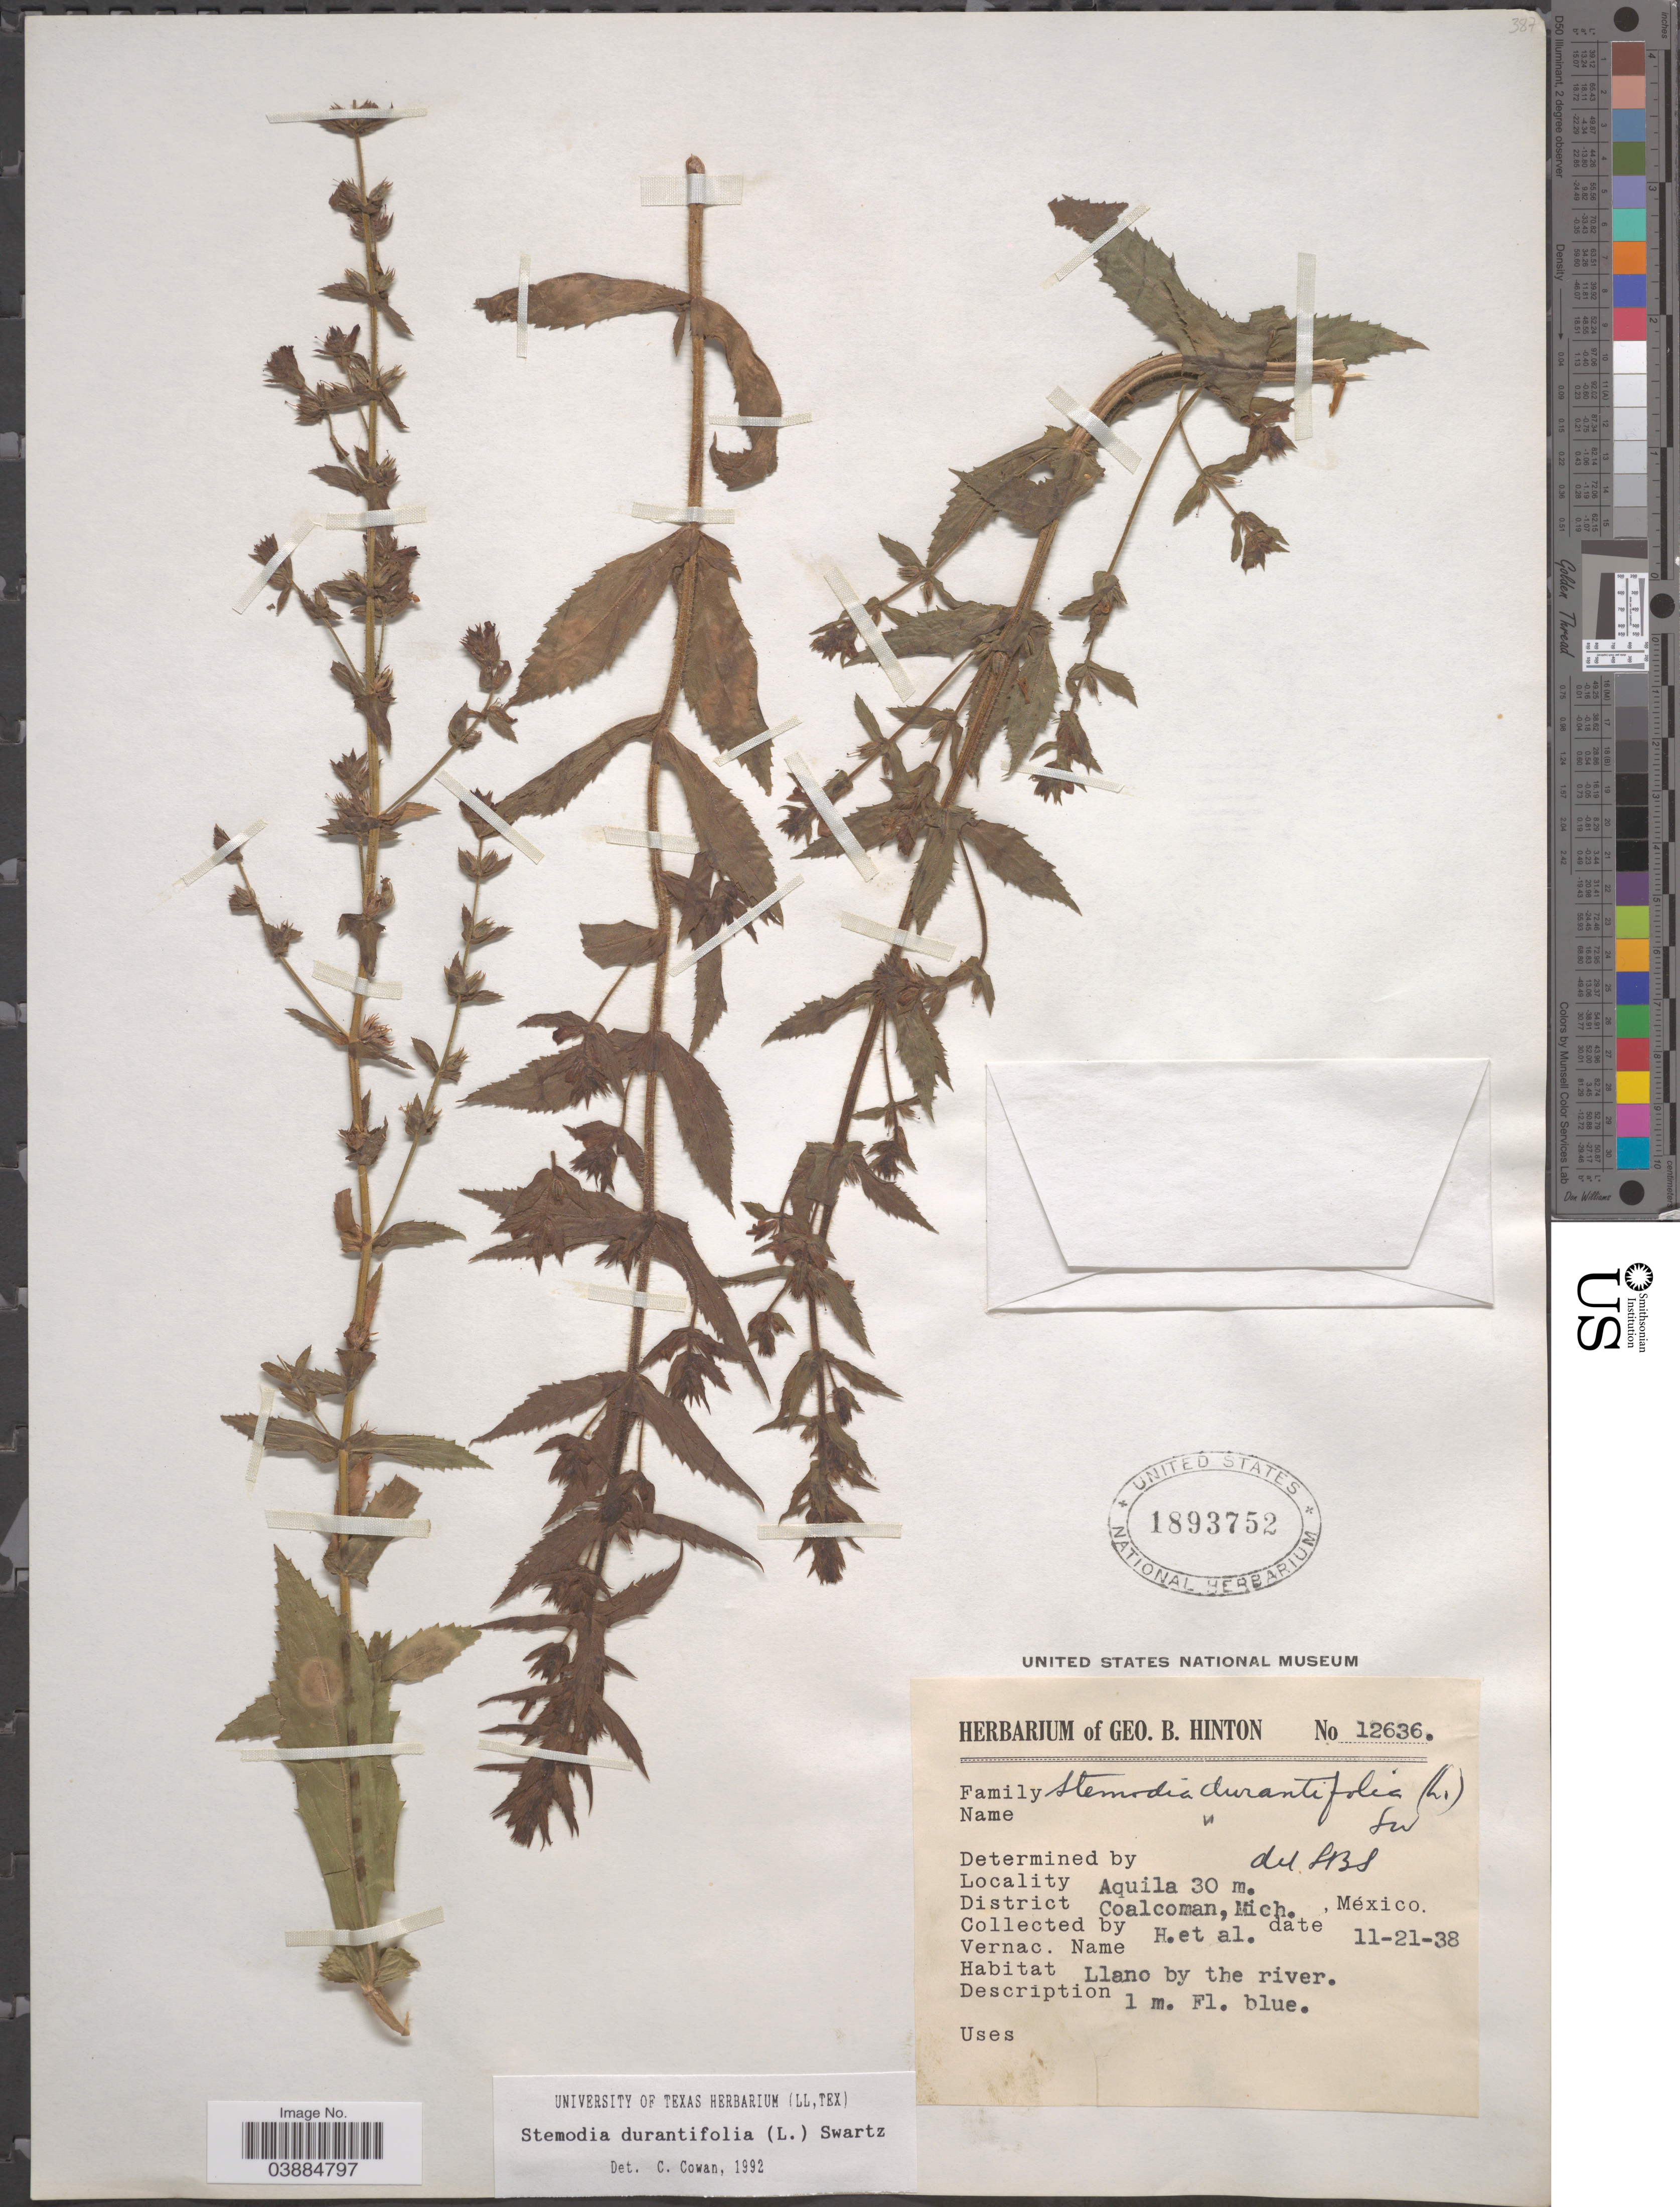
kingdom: Plantae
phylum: Tracheophyta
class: Magnoliopsida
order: Lamiales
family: Plantaginaceae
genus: Stemodia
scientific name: Stemodia durantifolia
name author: (L.) Sw.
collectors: G. B. Hinton & et al.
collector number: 12636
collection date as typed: Transcribed d/m/y: 21/11/38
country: Mexico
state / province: Michoacán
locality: Aquila. District Coalcoman.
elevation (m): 30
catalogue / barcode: US 1893752